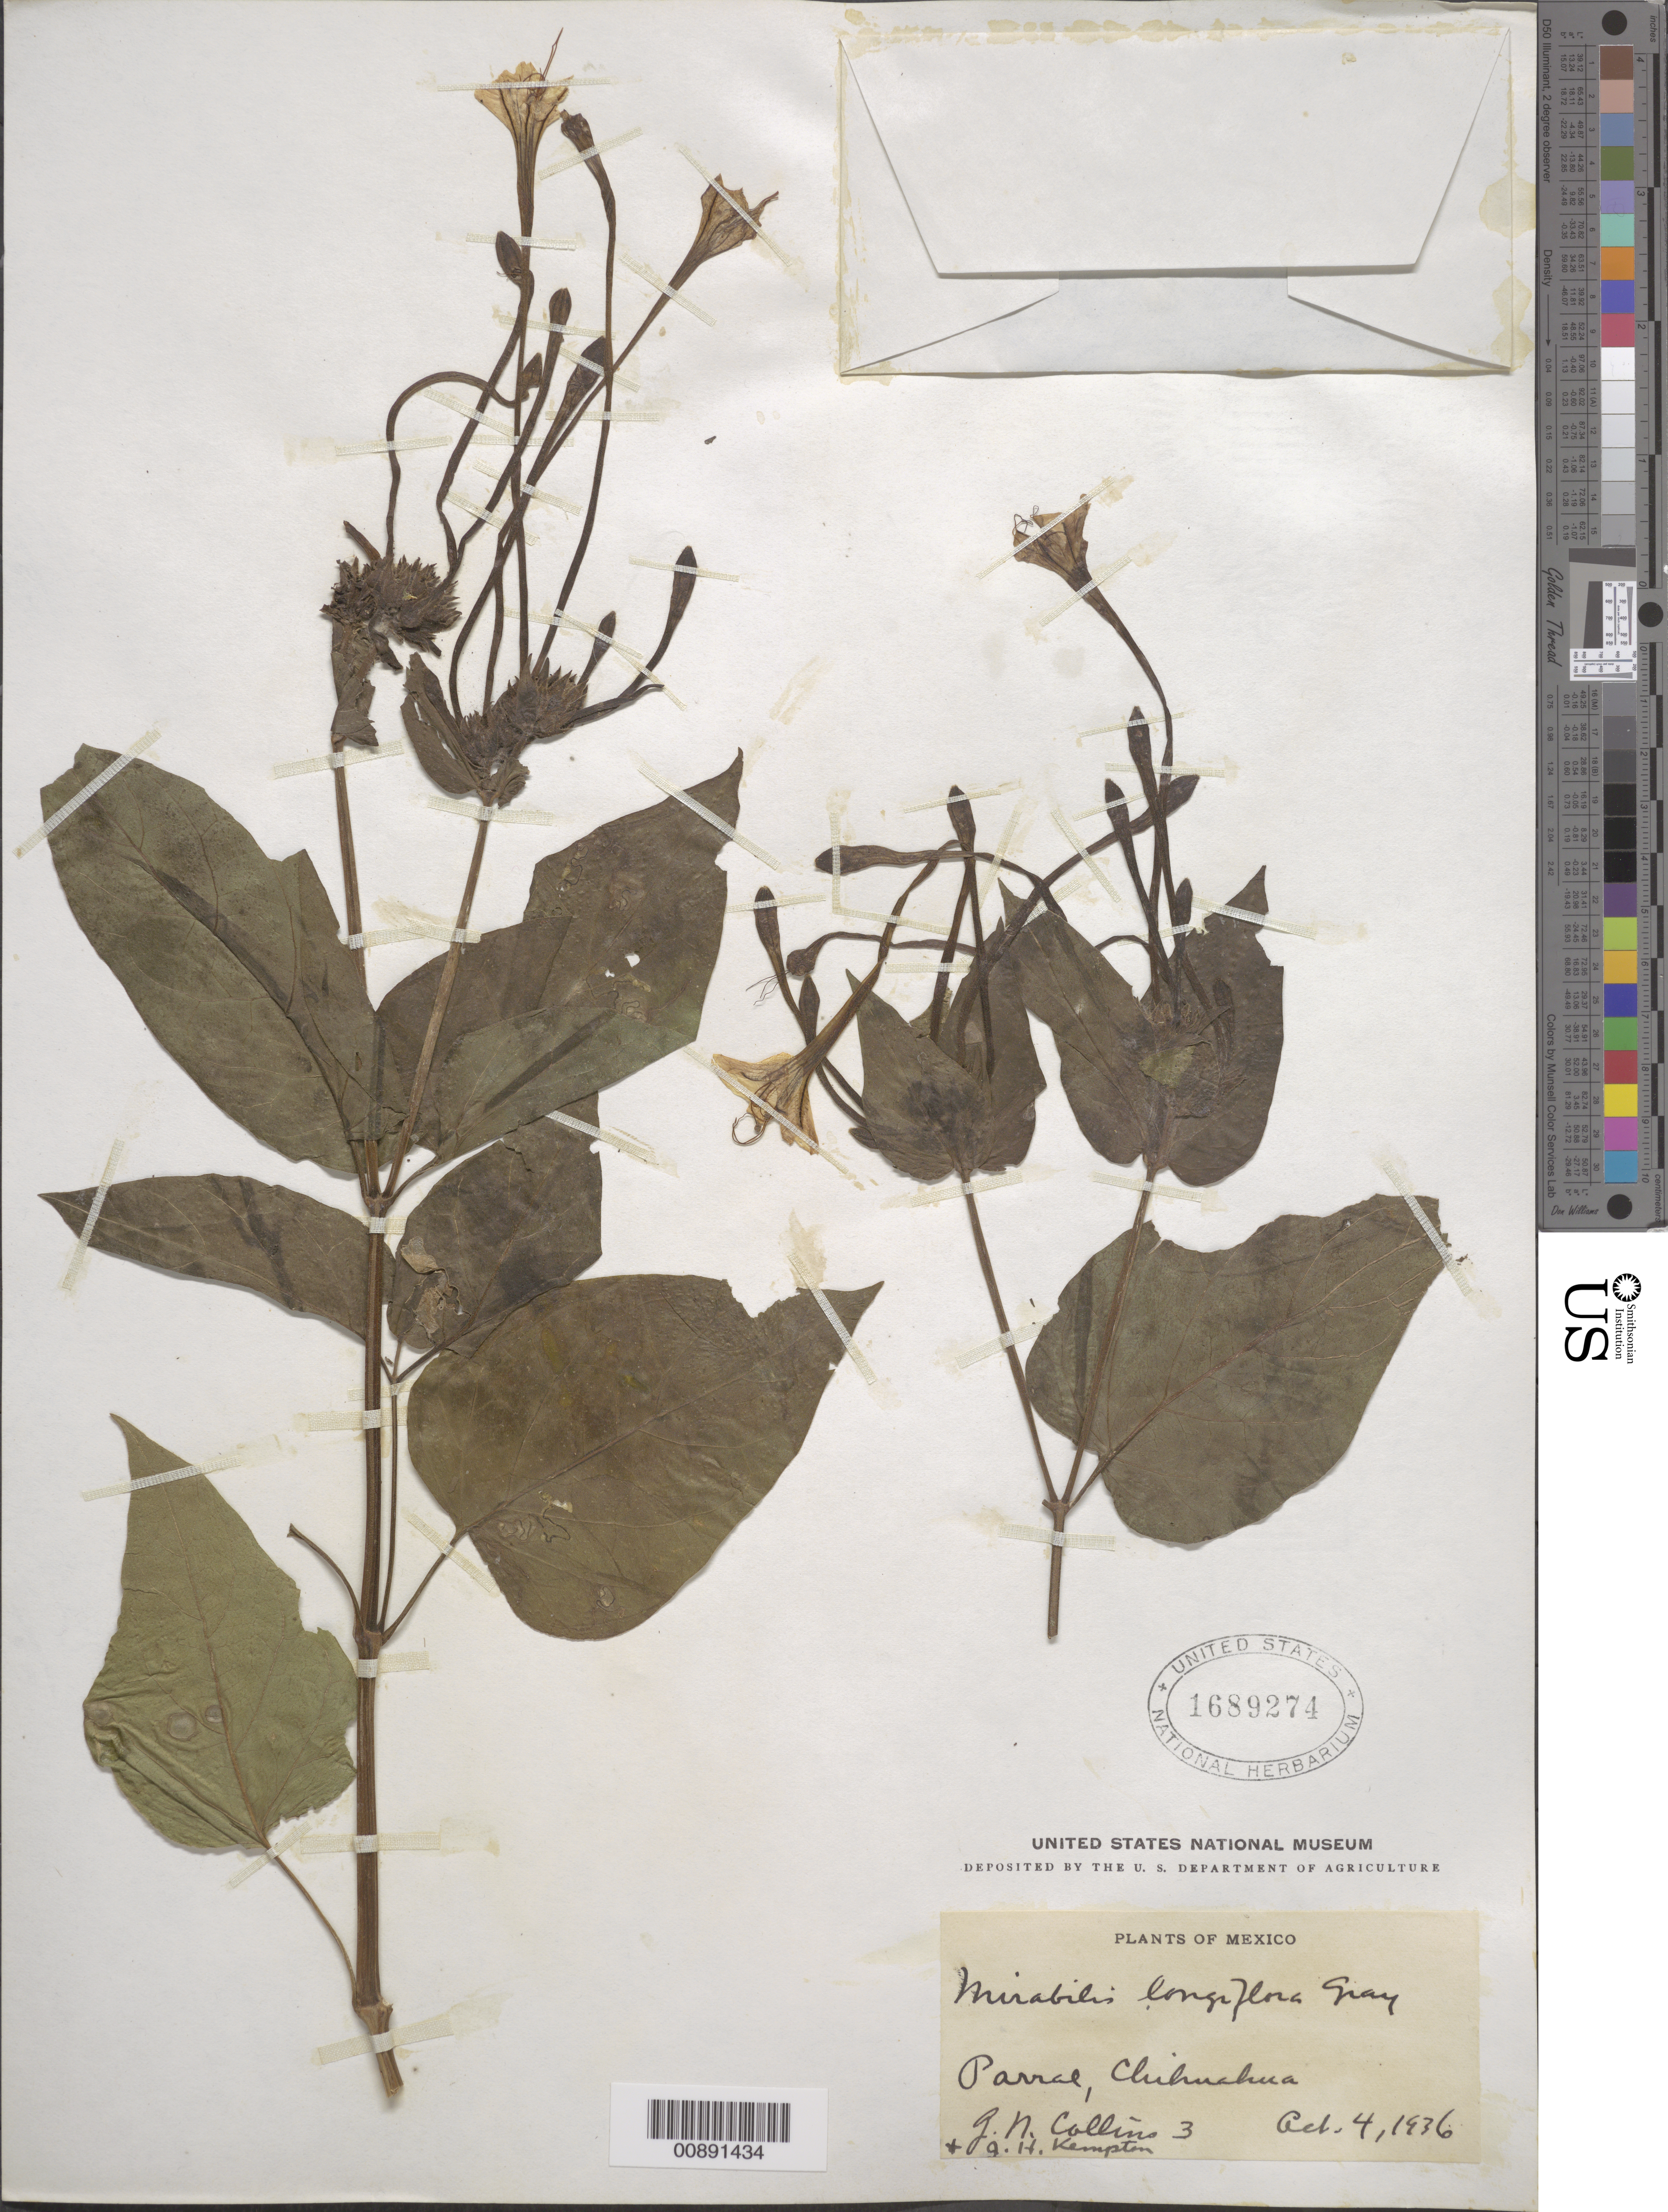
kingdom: Plantae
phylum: Tracheophyta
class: Magnoliopsida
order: Caryophyllales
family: Nyctaginaceae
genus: Mirabilis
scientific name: Mirabilis longiflora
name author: L.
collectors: G. N. Collins & J. H. Kempton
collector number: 3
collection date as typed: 04 Feb 1936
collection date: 1936-02-04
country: Mexico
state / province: Chihuahua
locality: Parral, Chihuahua.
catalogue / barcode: US 1689274